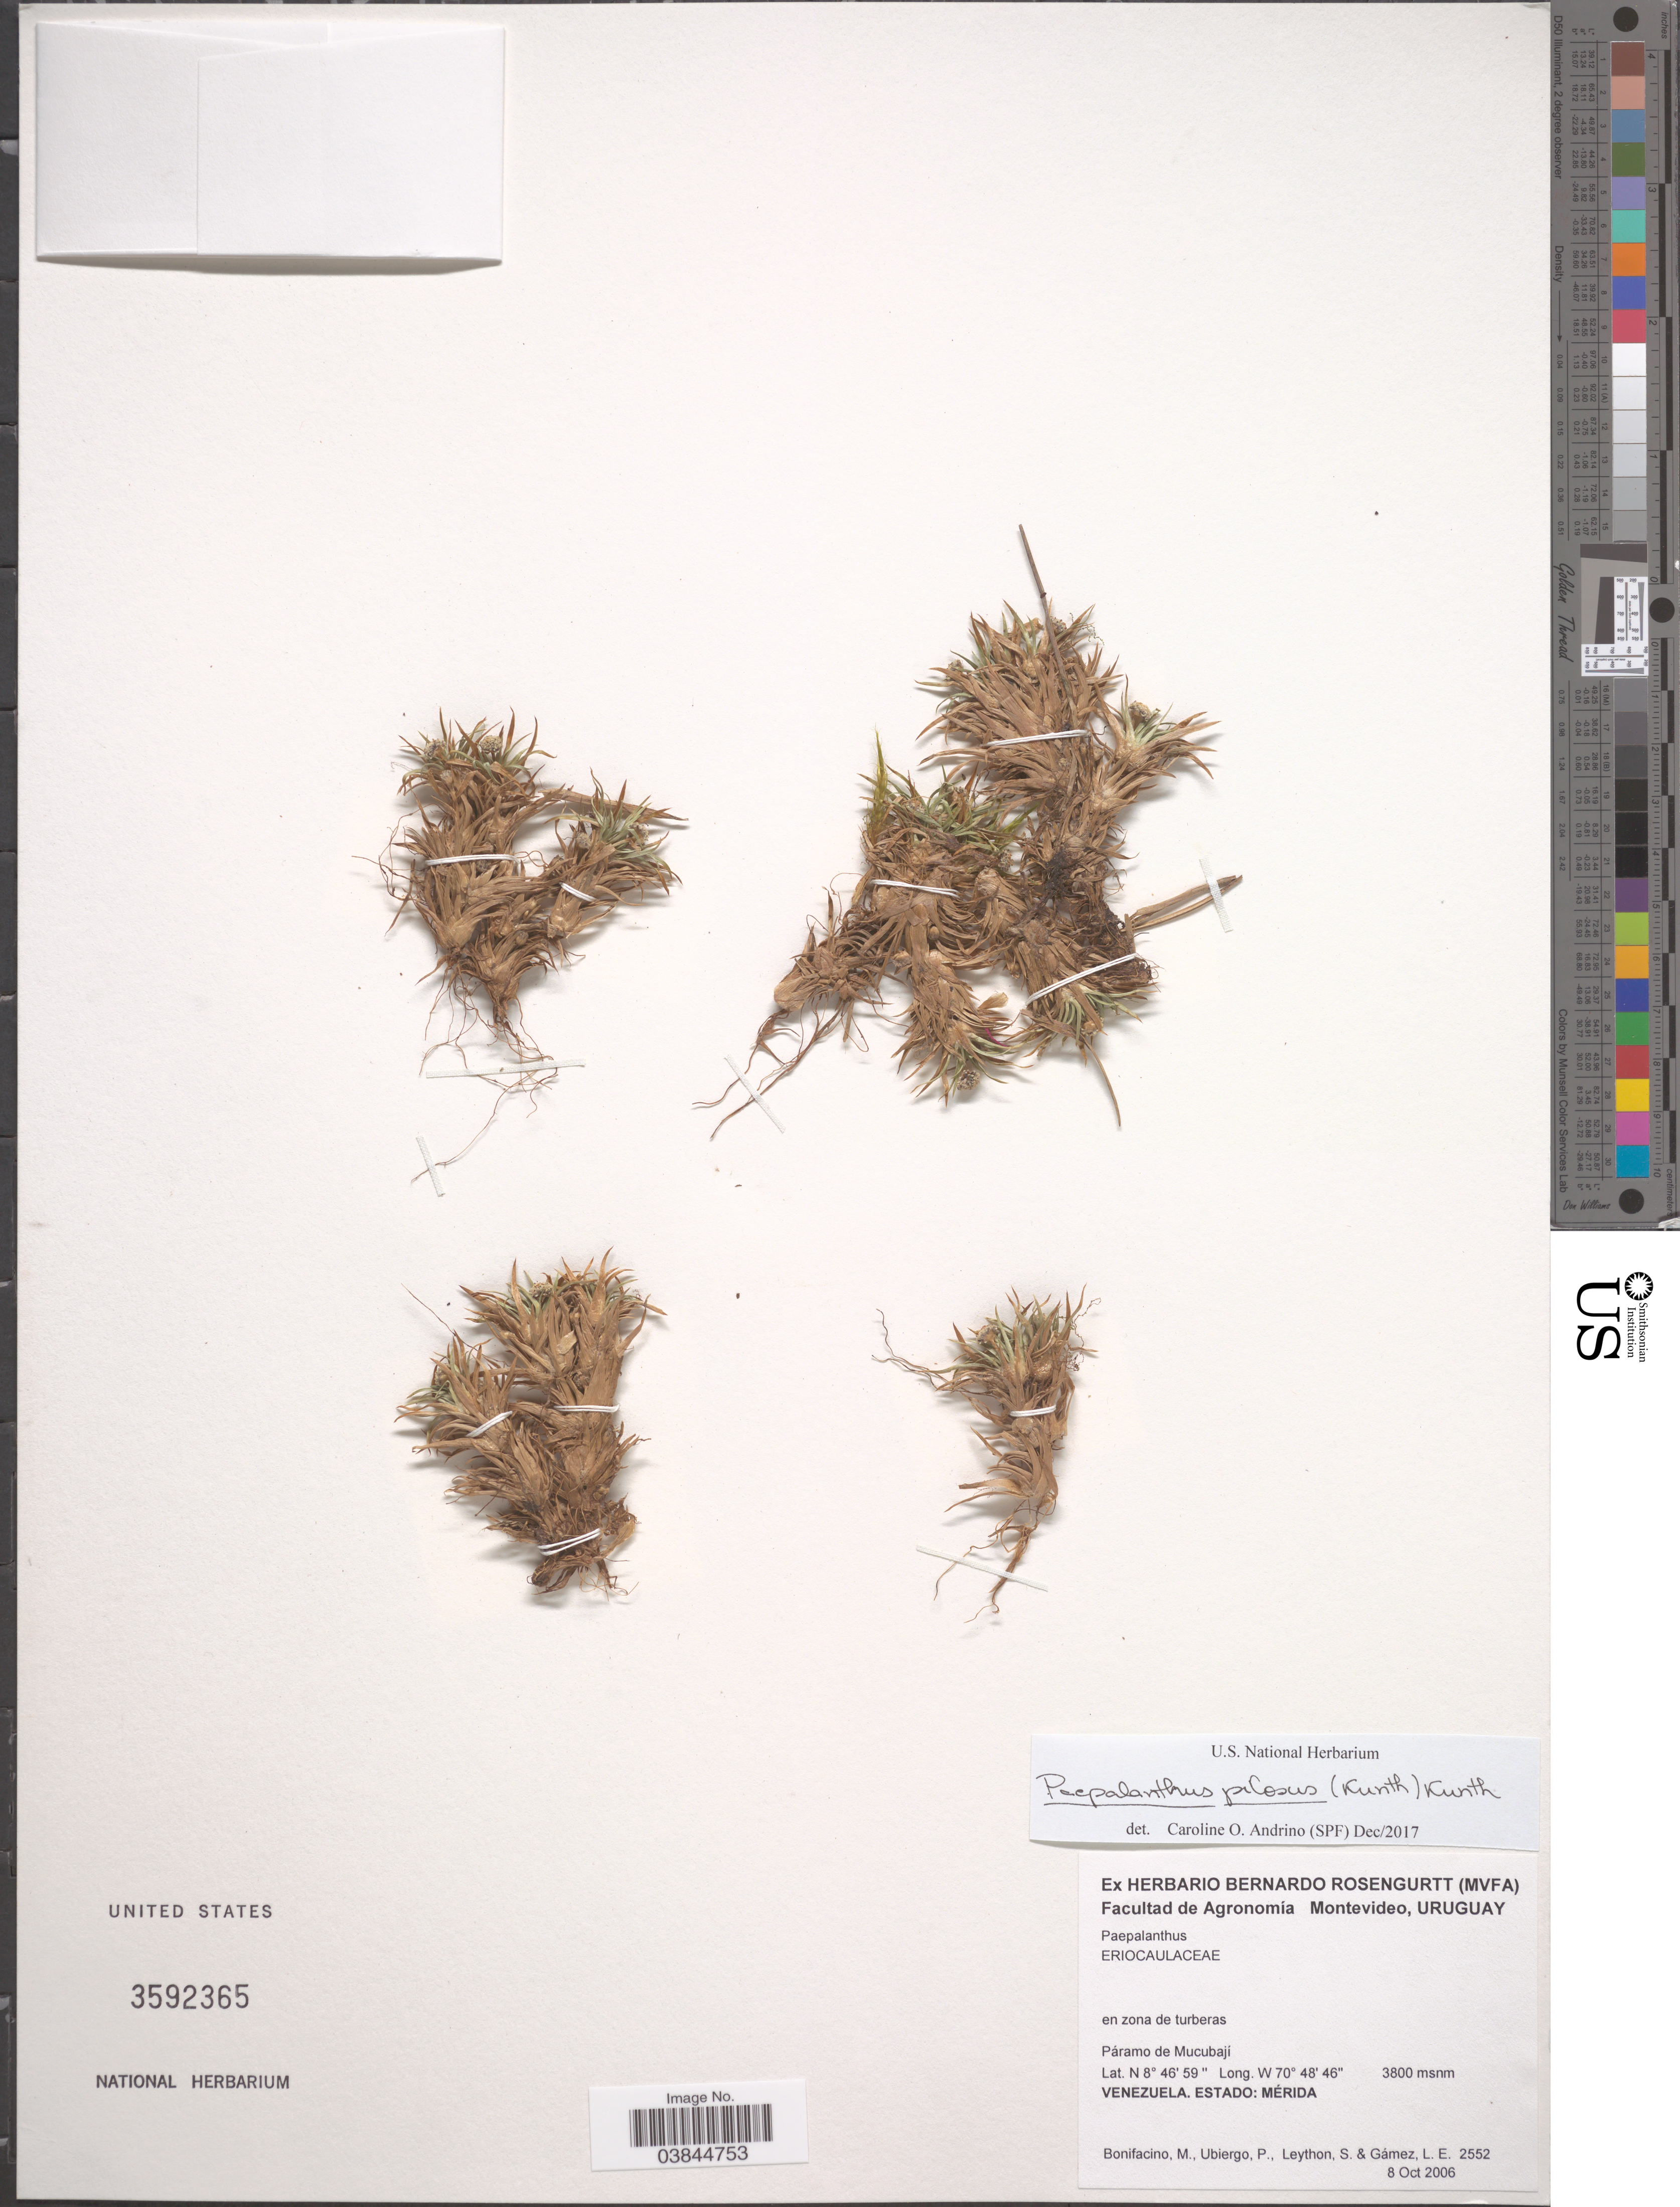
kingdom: Plantae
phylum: Tracheophyta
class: Liliopsida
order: Poales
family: Eriocaulaceae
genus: Paepalanthus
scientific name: Paepalanthus pilosus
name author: (Kunth) Kunth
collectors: M. Bonifacino, P. Ubiergo, S. Leython & L. Gamez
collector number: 2552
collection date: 2006-10-08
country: Venezuela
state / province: Merida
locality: Páramo de Mucubají.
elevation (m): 3800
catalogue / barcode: US 3592365